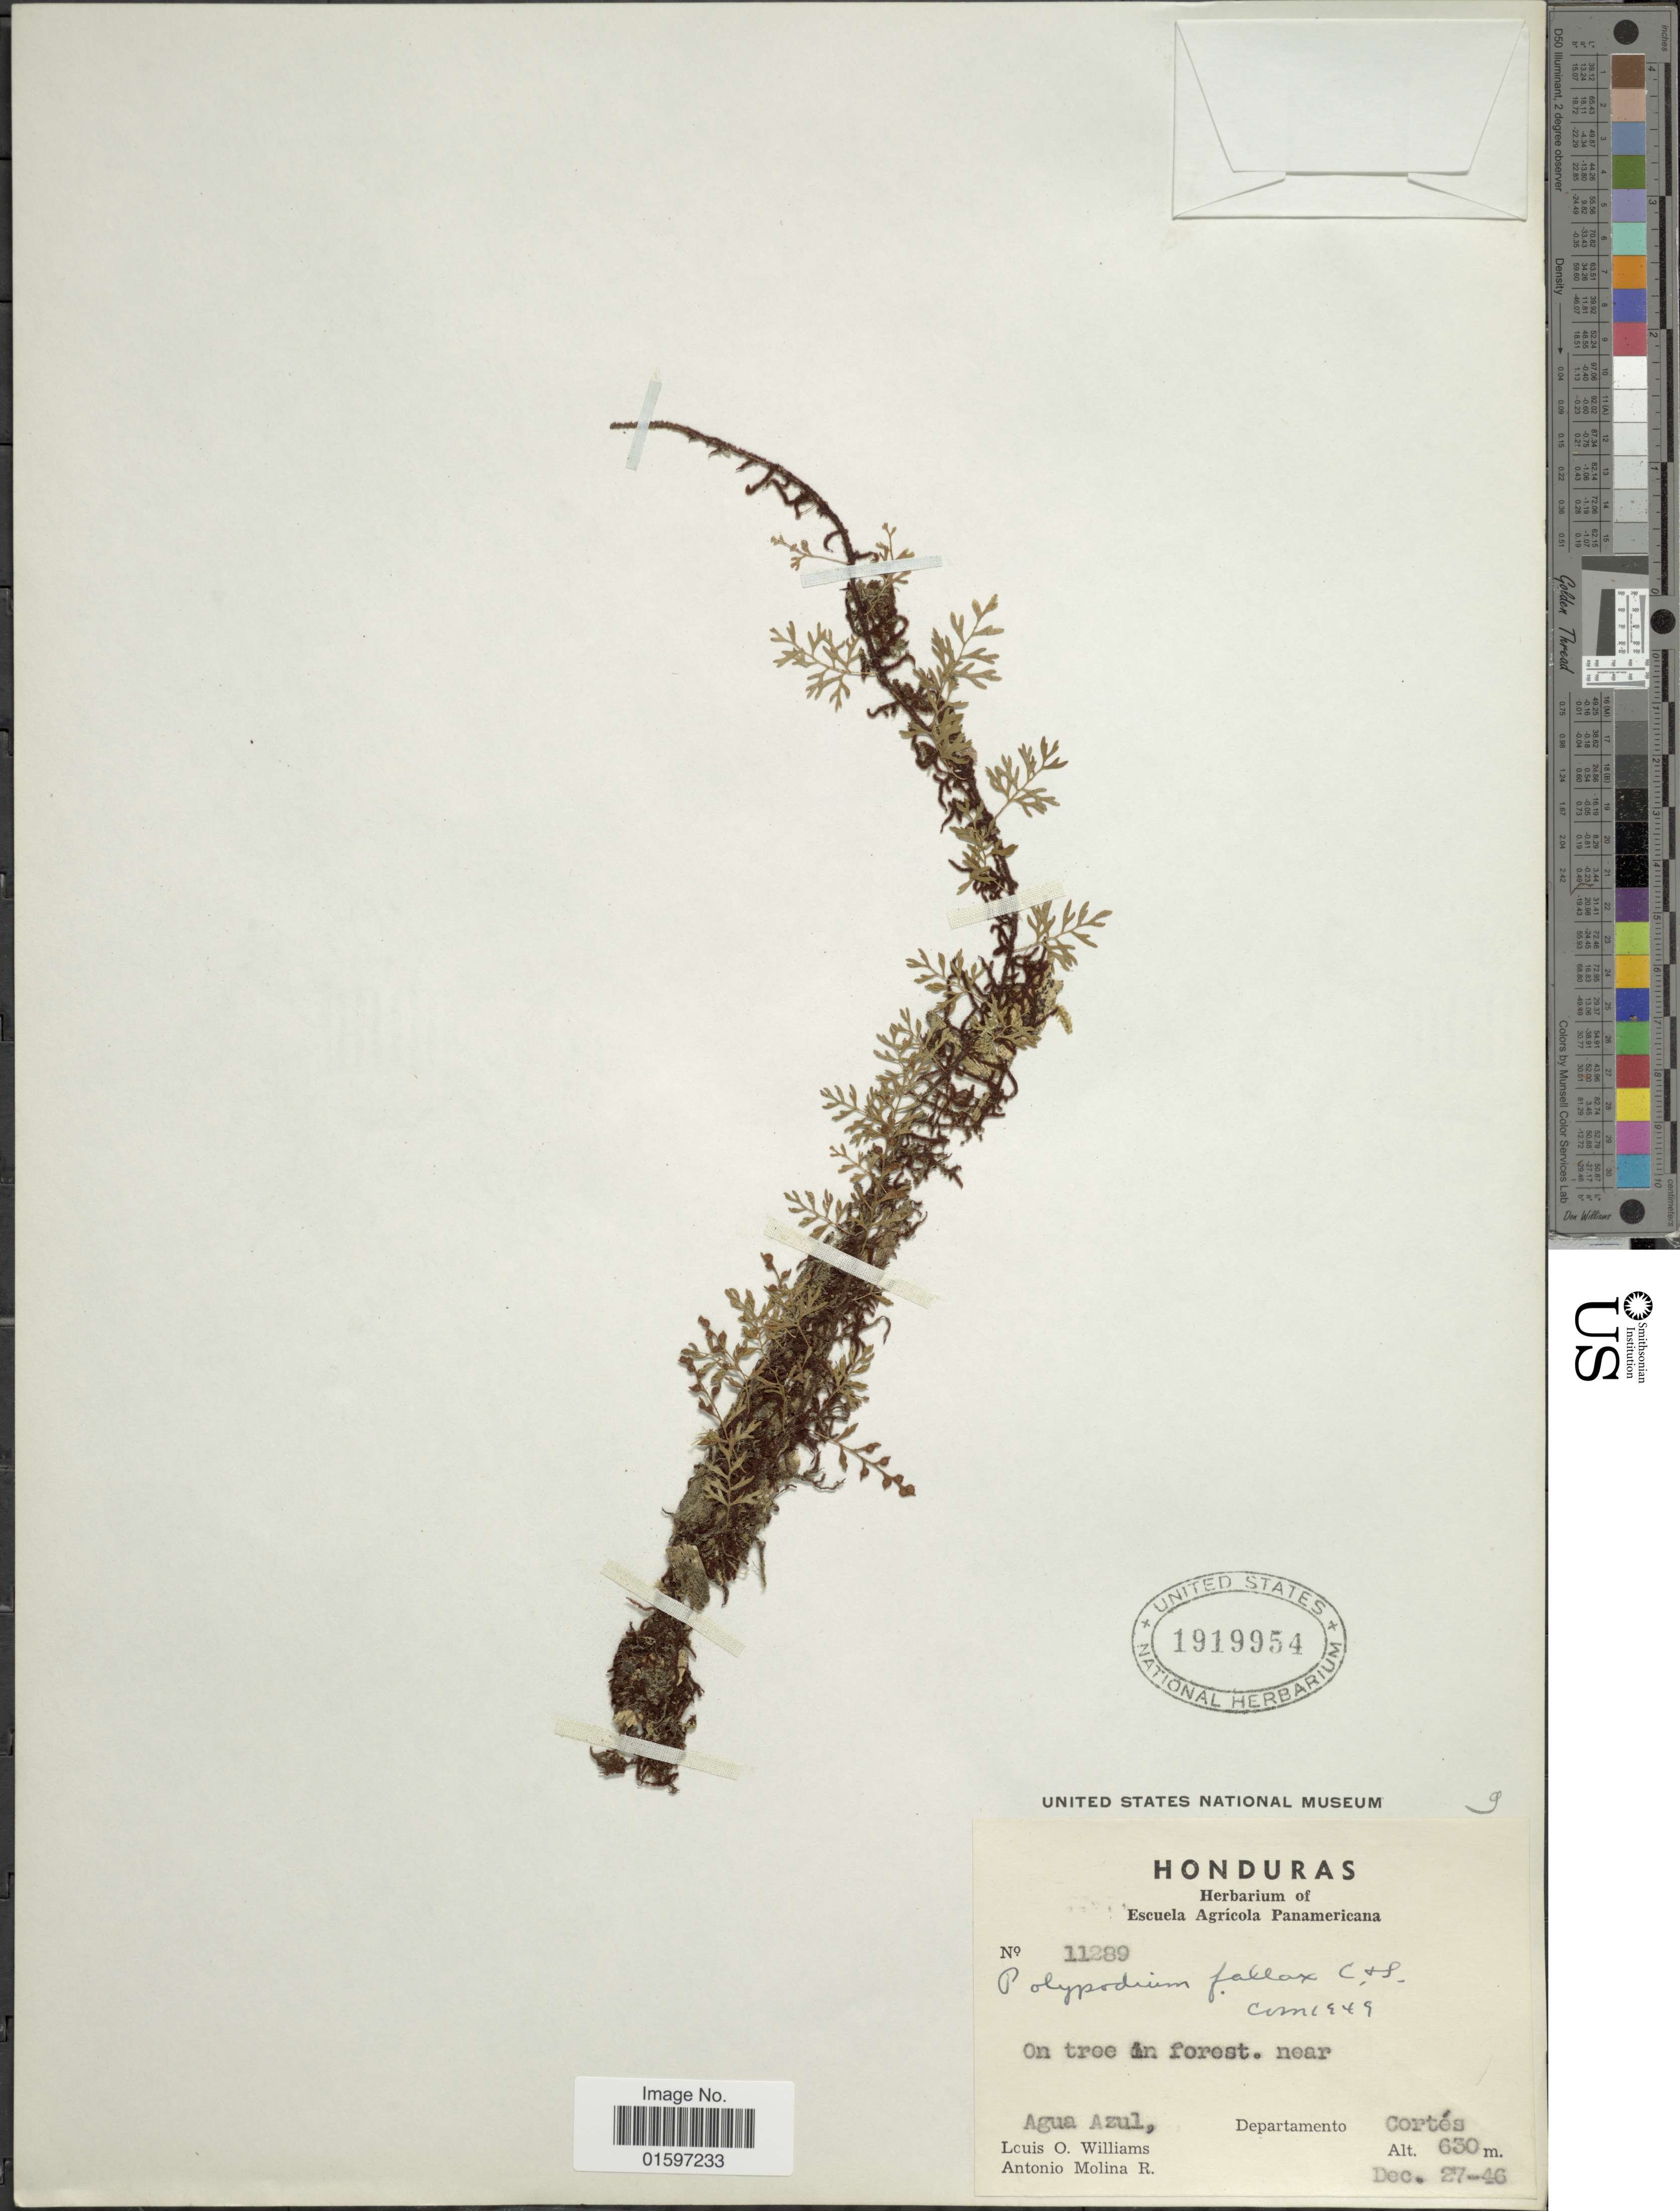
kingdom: Plantae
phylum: Tracheophyta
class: Polypodiopsida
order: Polypodiales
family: Polypodiaceae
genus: Pleopeltis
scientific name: Pleopeltis fallax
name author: (Schltdl. & Cham.) Mickel & Beitel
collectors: L. O. Williams & A. Molina R.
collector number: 11289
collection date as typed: Transcribed d/m/y: 27/12/46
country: Honduras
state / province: Cortés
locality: On tree in forest, near Agua Azul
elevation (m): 630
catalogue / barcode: US 1919954